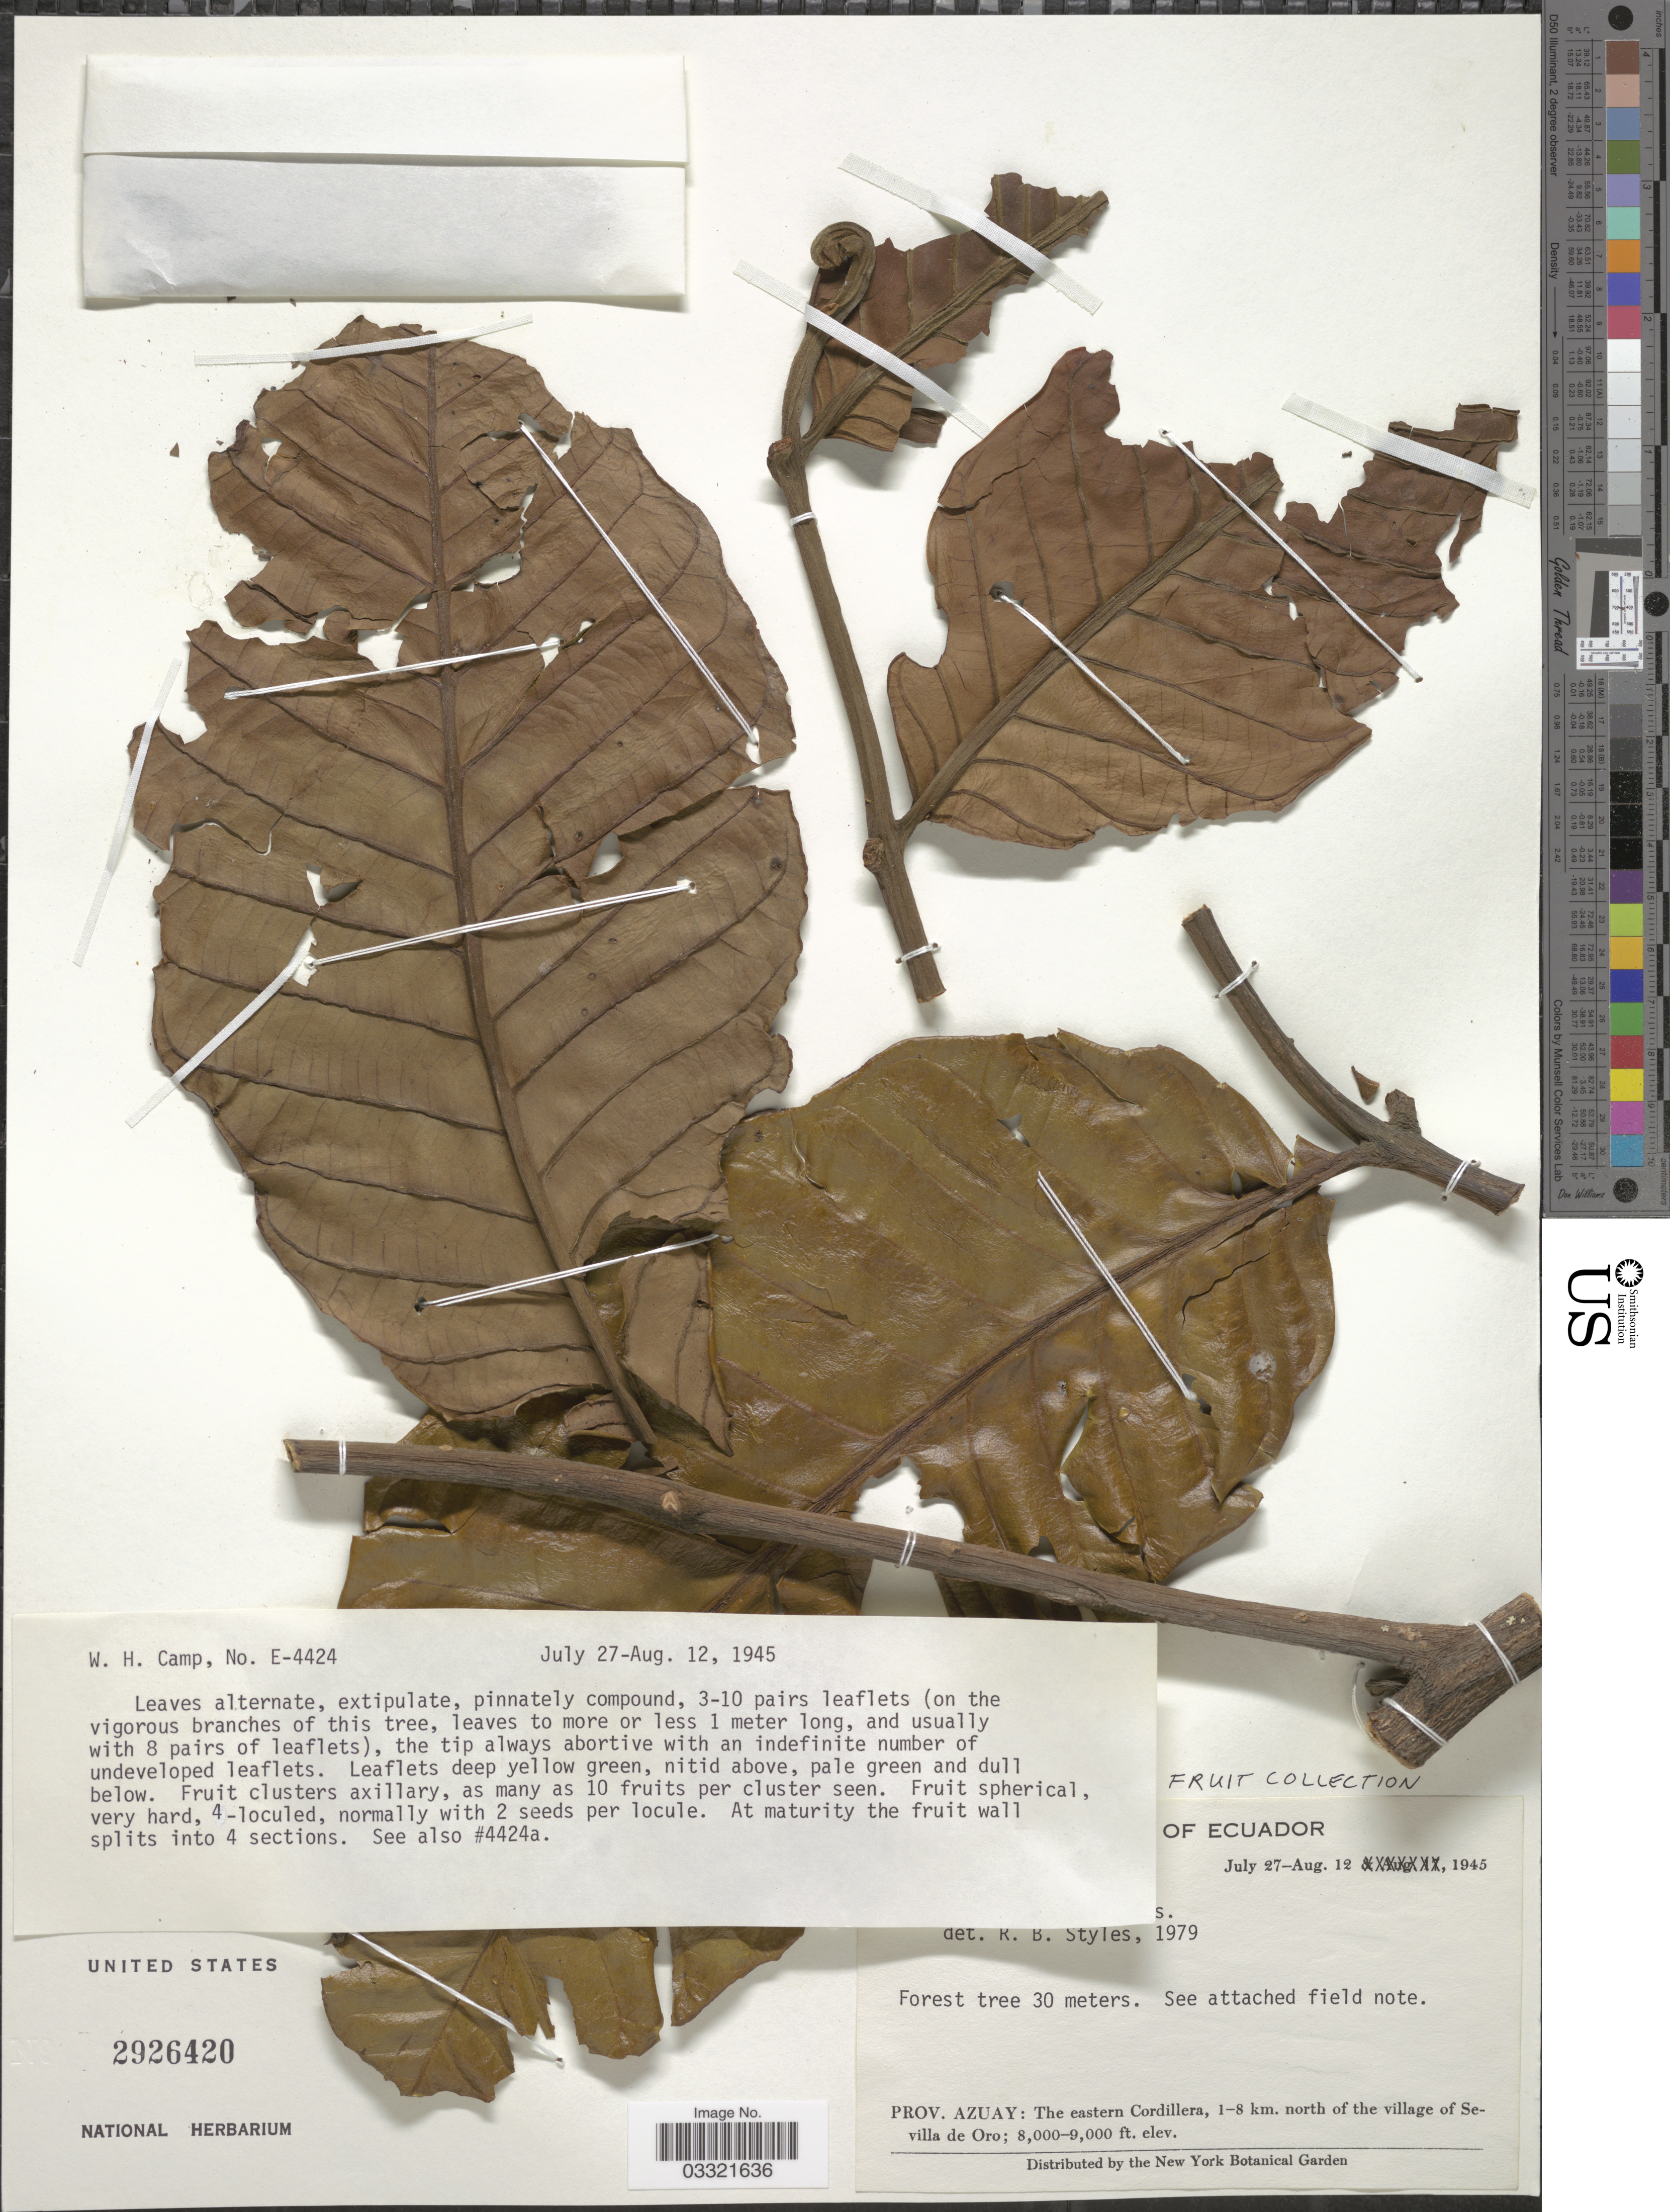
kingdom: Plantae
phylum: Tracheophyta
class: Magnoliopsida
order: Sapindales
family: Meliaceae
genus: Guarea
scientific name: Guarea kunthiana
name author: A. Juss.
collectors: W. H. Camp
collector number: E-4424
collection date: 1945-07-27/1945-08-12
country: Ecuador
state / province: Azuay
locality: The eastern Cordillera, 1-8 km. north of the village of Sevilla de Oro.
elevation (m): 2438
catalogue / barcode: US 2926420